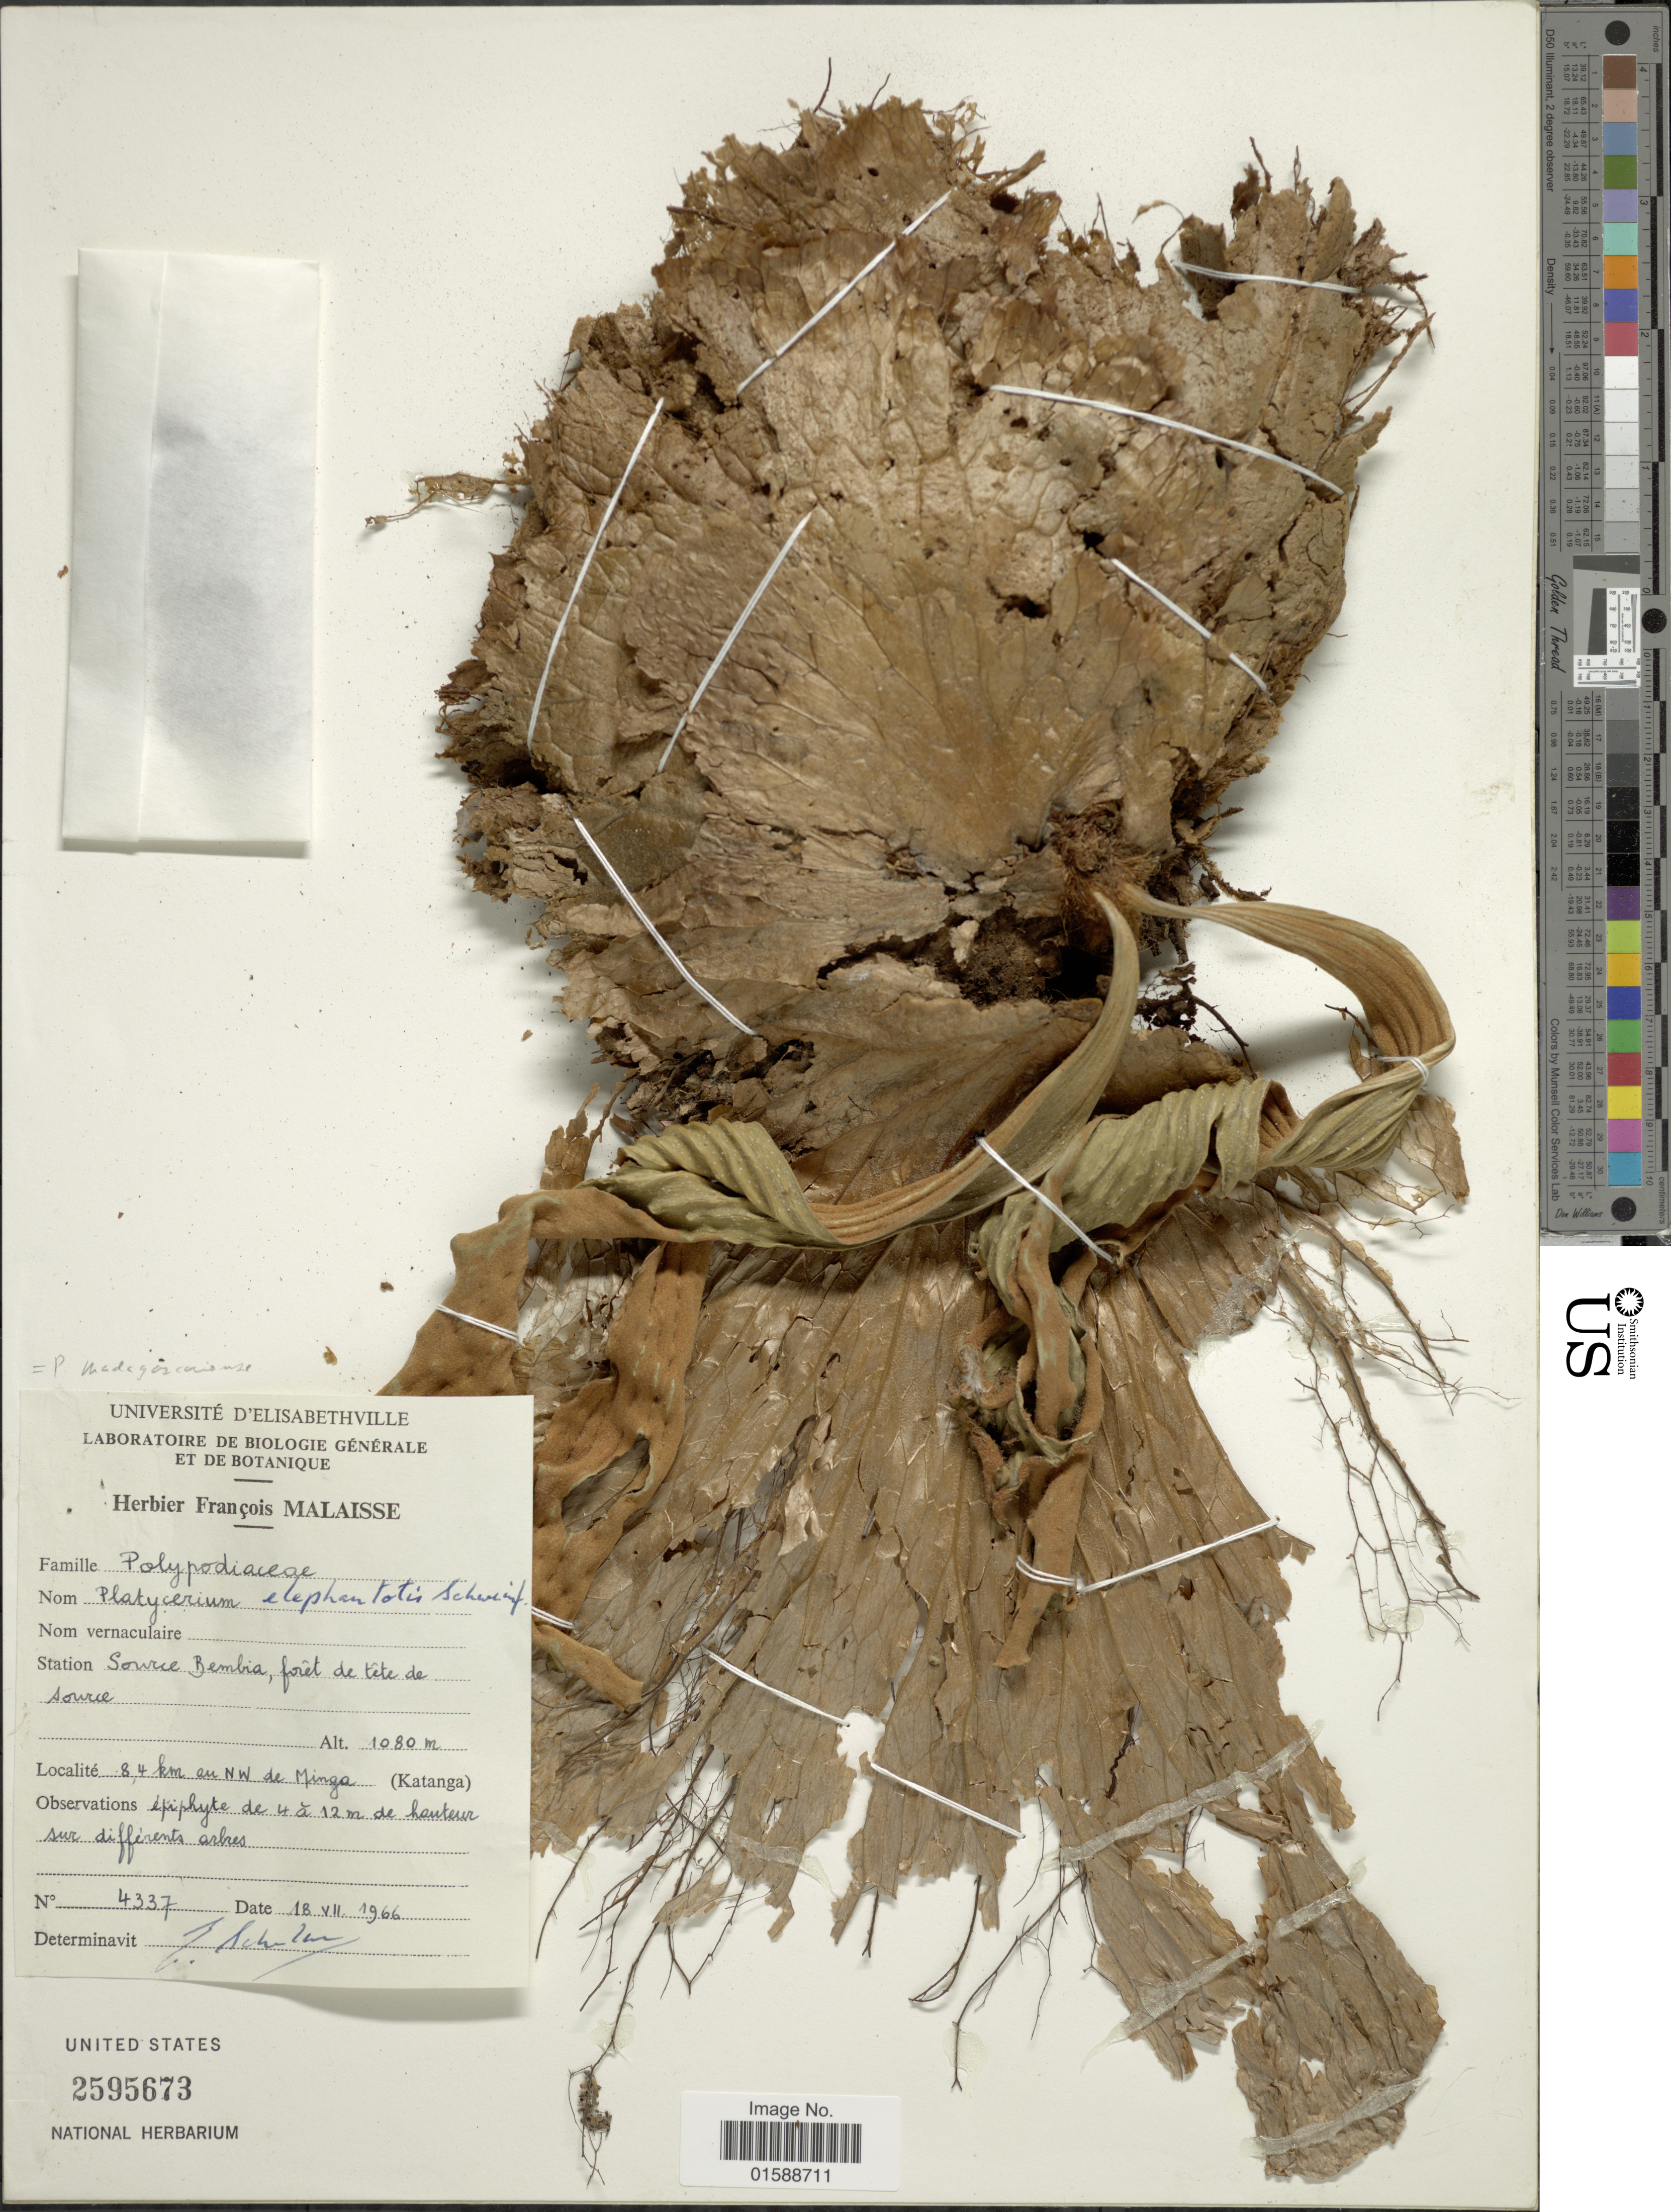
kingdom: Plantae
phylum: Tracheophyta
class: Polypodiopsida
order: Polypodiales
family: Polypodiaceae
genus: Platycerium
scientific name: Platycerium madagascariense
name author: Baker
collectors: ex herb. François Malaisse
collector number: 4337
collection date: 1966-07-18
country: Congo, Democratic Republic of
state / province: Haut-Katanga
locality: Source Bembia, forêt de tête de source. 8,4 km su NW de Minga.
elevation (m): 1080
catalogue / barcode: US 2595673